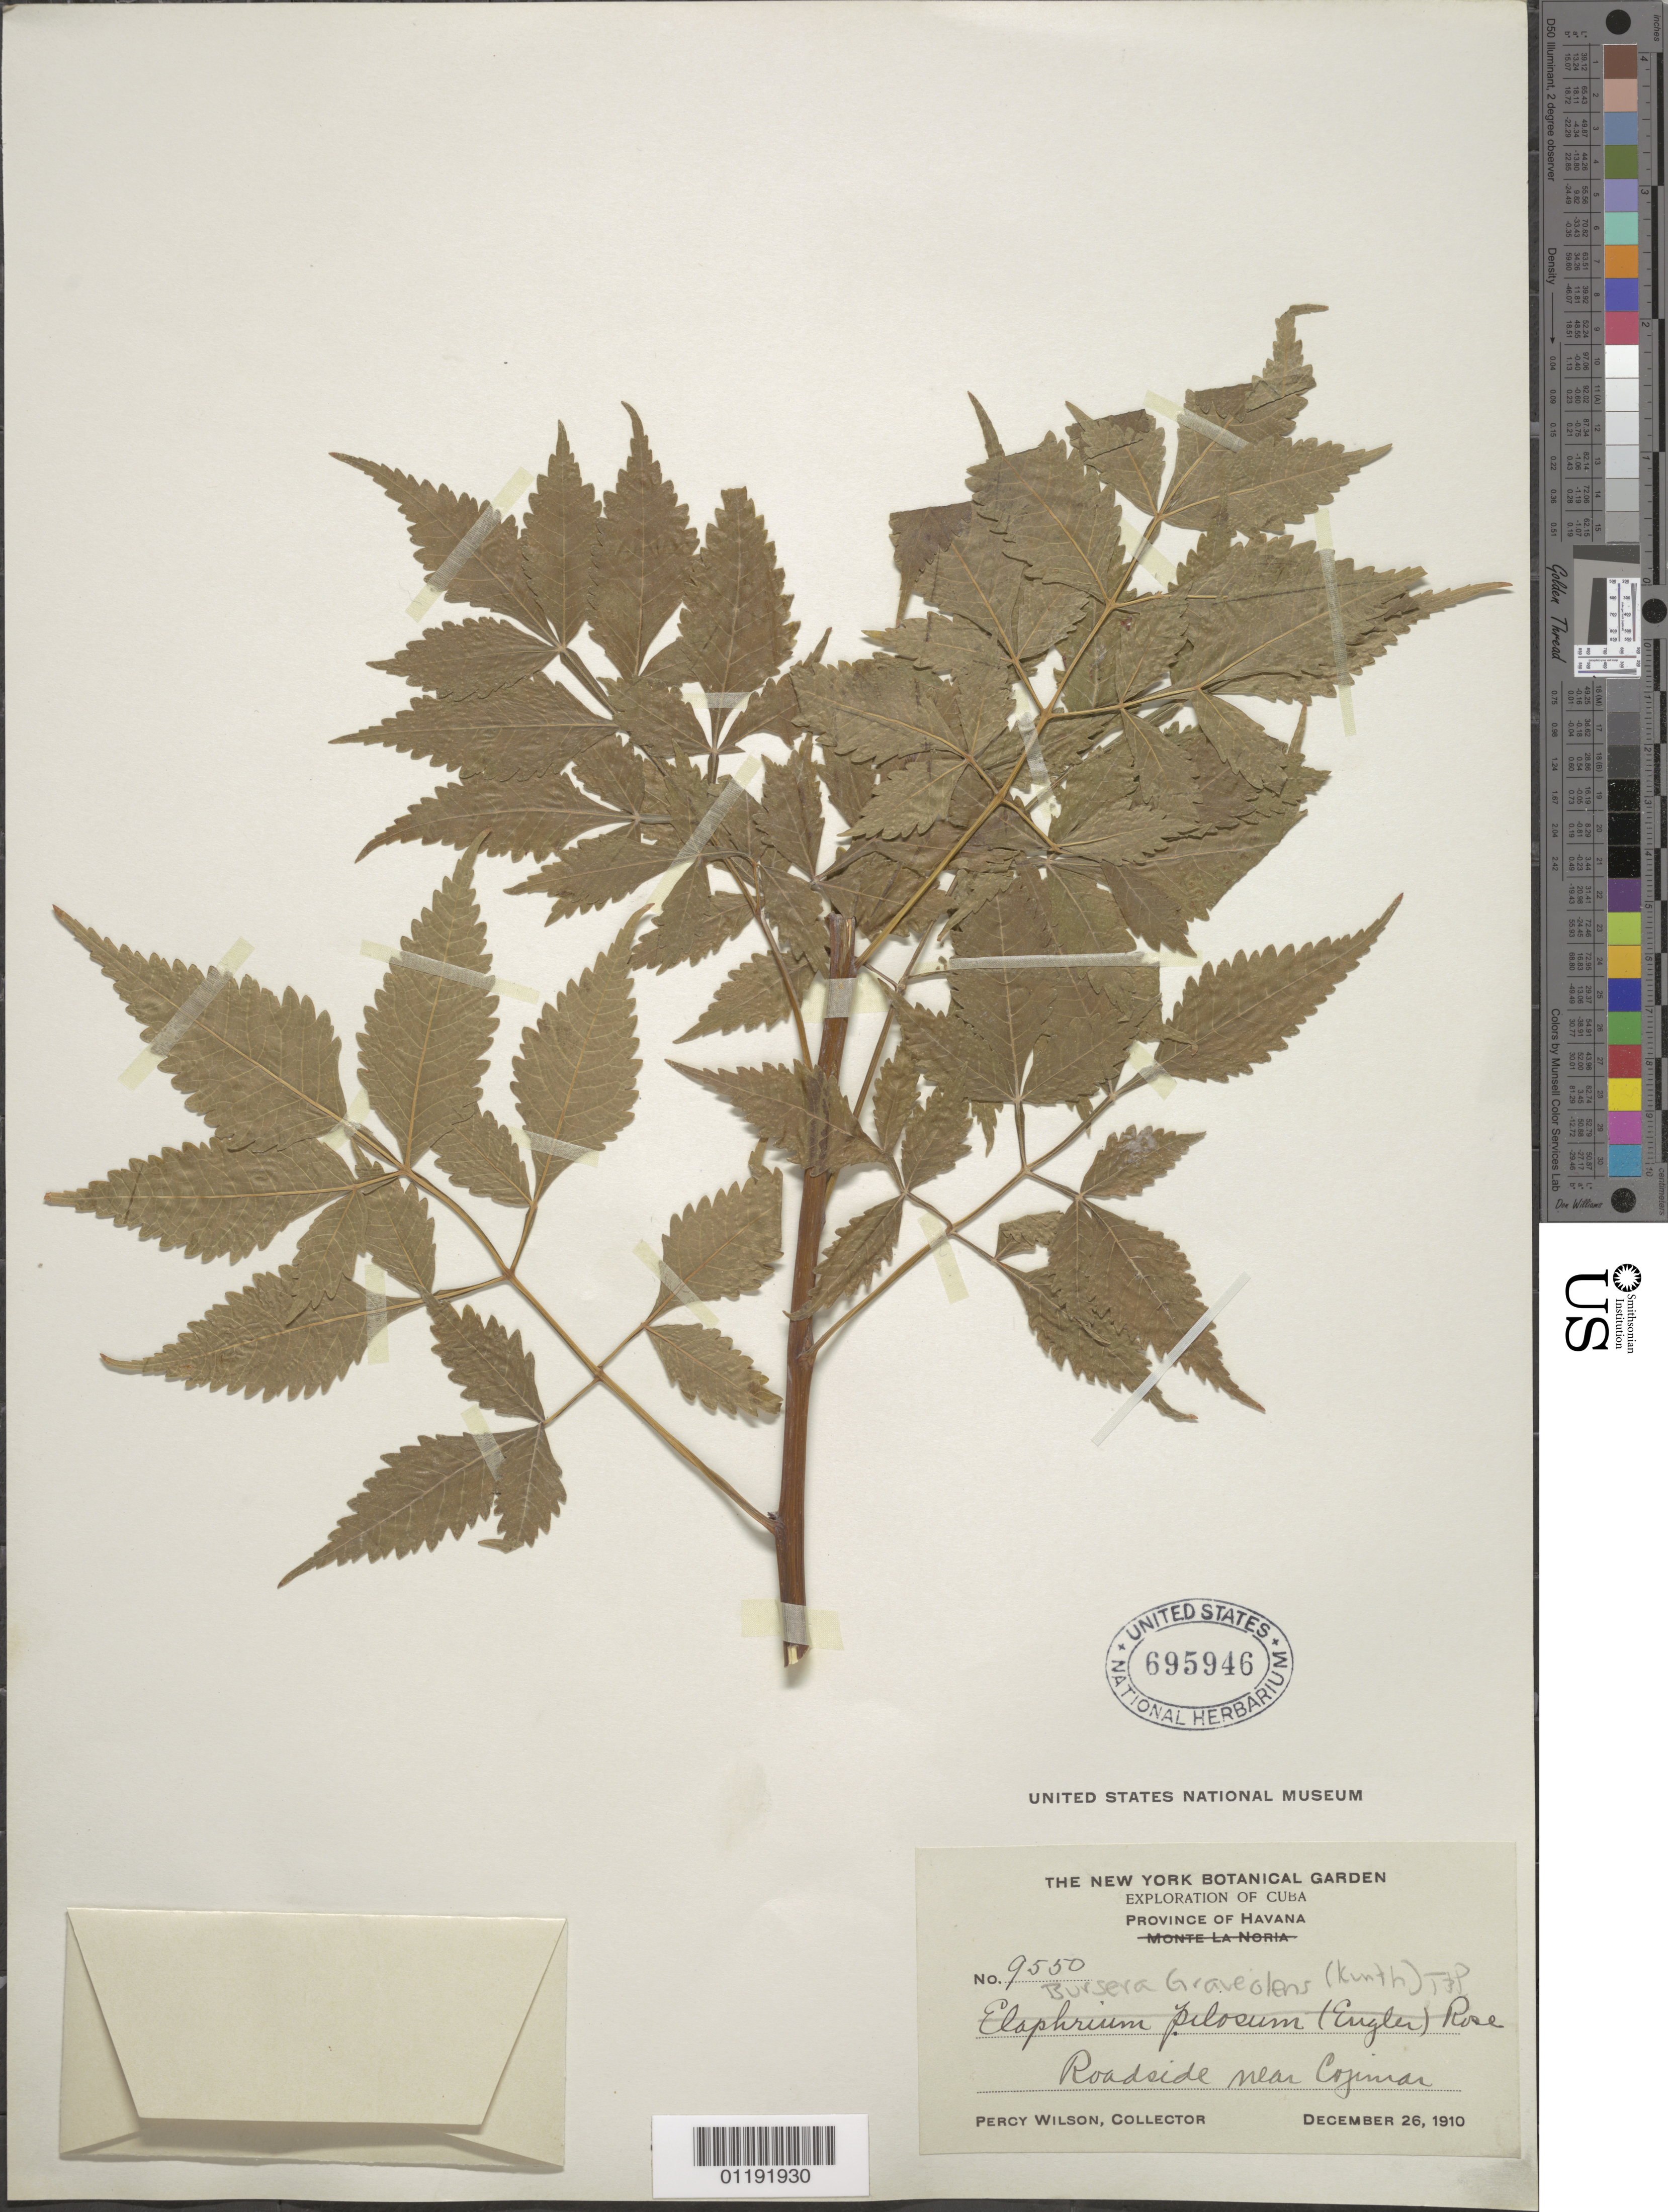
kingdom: Plantae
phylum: Tracheophyta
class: Magnoliopsida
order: Sapindales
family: Burseraceae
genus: Bursera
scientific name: Bursera graveolens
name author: (Kunth) Triana & Planch.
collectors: P. Wilson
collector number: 9550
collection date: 1910-12-26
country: Cuba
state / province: La Habana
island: Cuba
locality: Near Cojimar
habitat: Roadside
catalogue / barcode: US 695946